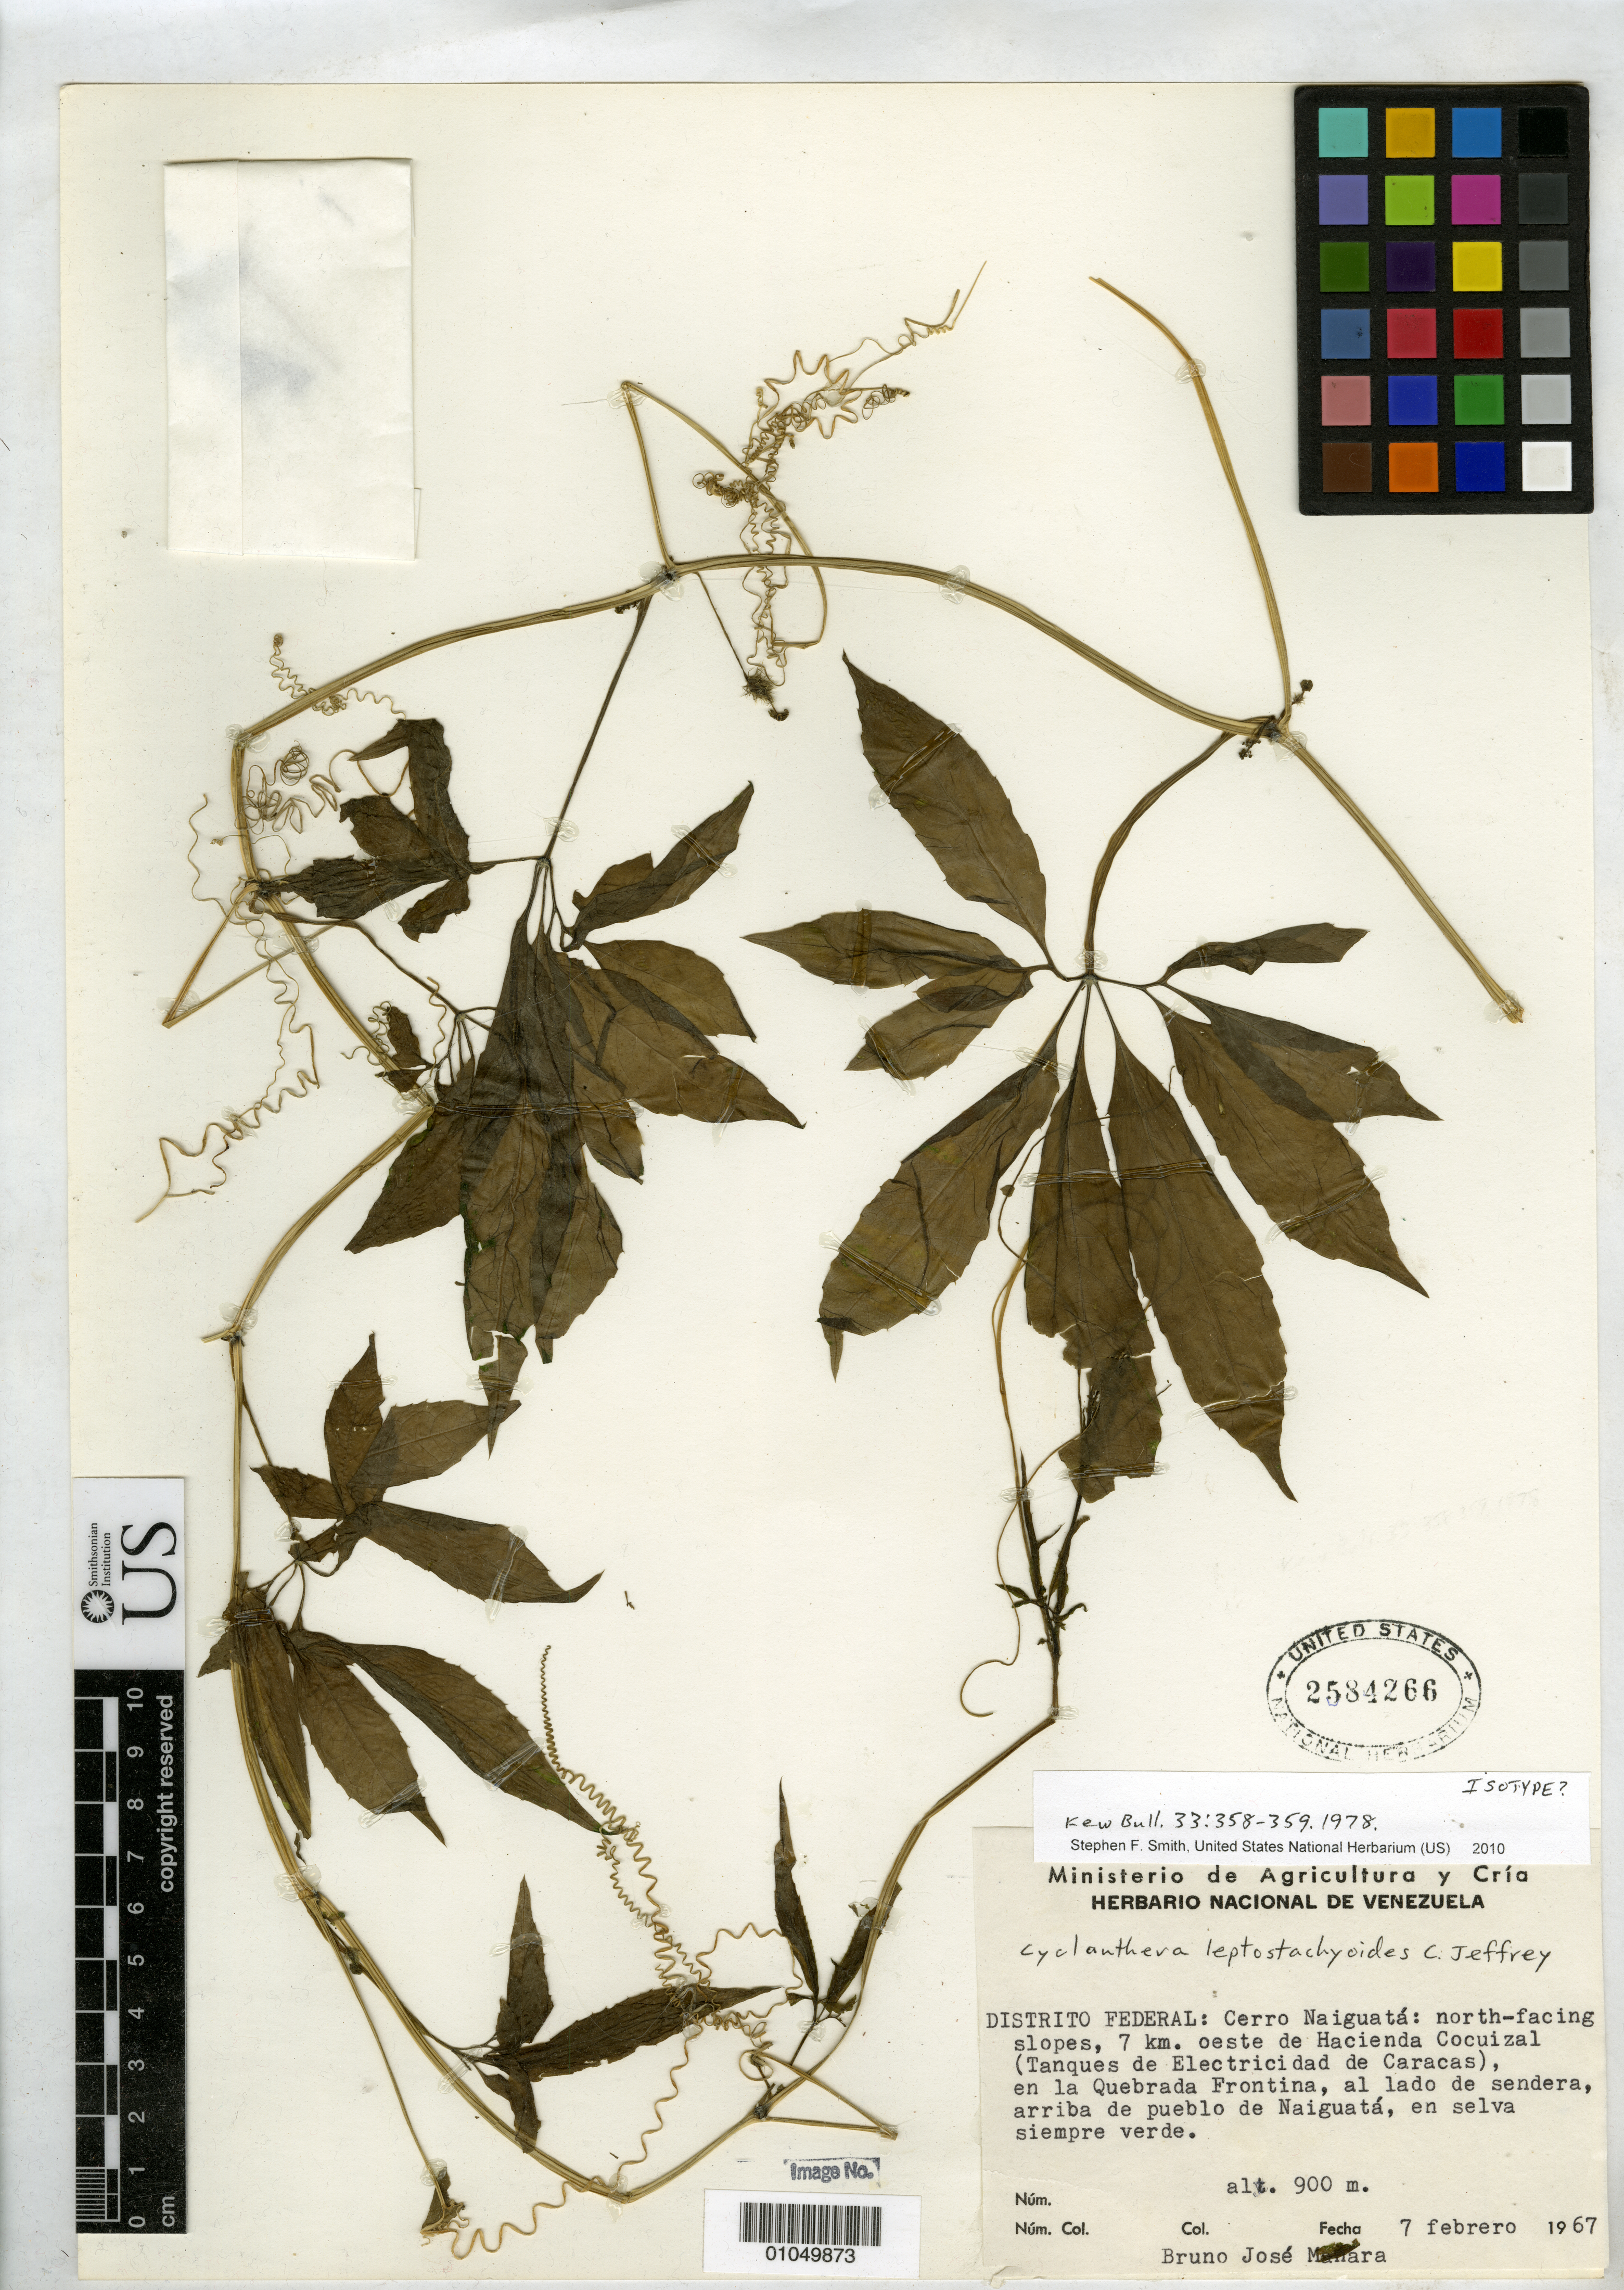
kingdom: Plantae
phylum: Tracheophyta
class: Magnoliopsida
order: Cucurbitales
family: Cucurbitaceae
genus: Cyclanthera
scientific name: Cyclanthera leptostachyoides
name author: C. Jeffrey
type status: Isotype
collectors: B. Manara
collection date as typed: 07 Feb 1967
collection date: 1967-02-07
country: Venezuela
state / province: Distrito Federal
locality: Distrito Federal: Cerro Naiguatá, north-facing slopes, 7 km oeste de Hacienda Cocoizal (Tanques de Electricidad de Caracas), en la Quebrada Frontina, al lado de sendera, arriba de pueblo de Naiguatá.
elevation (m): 900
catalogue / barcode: US 2584266